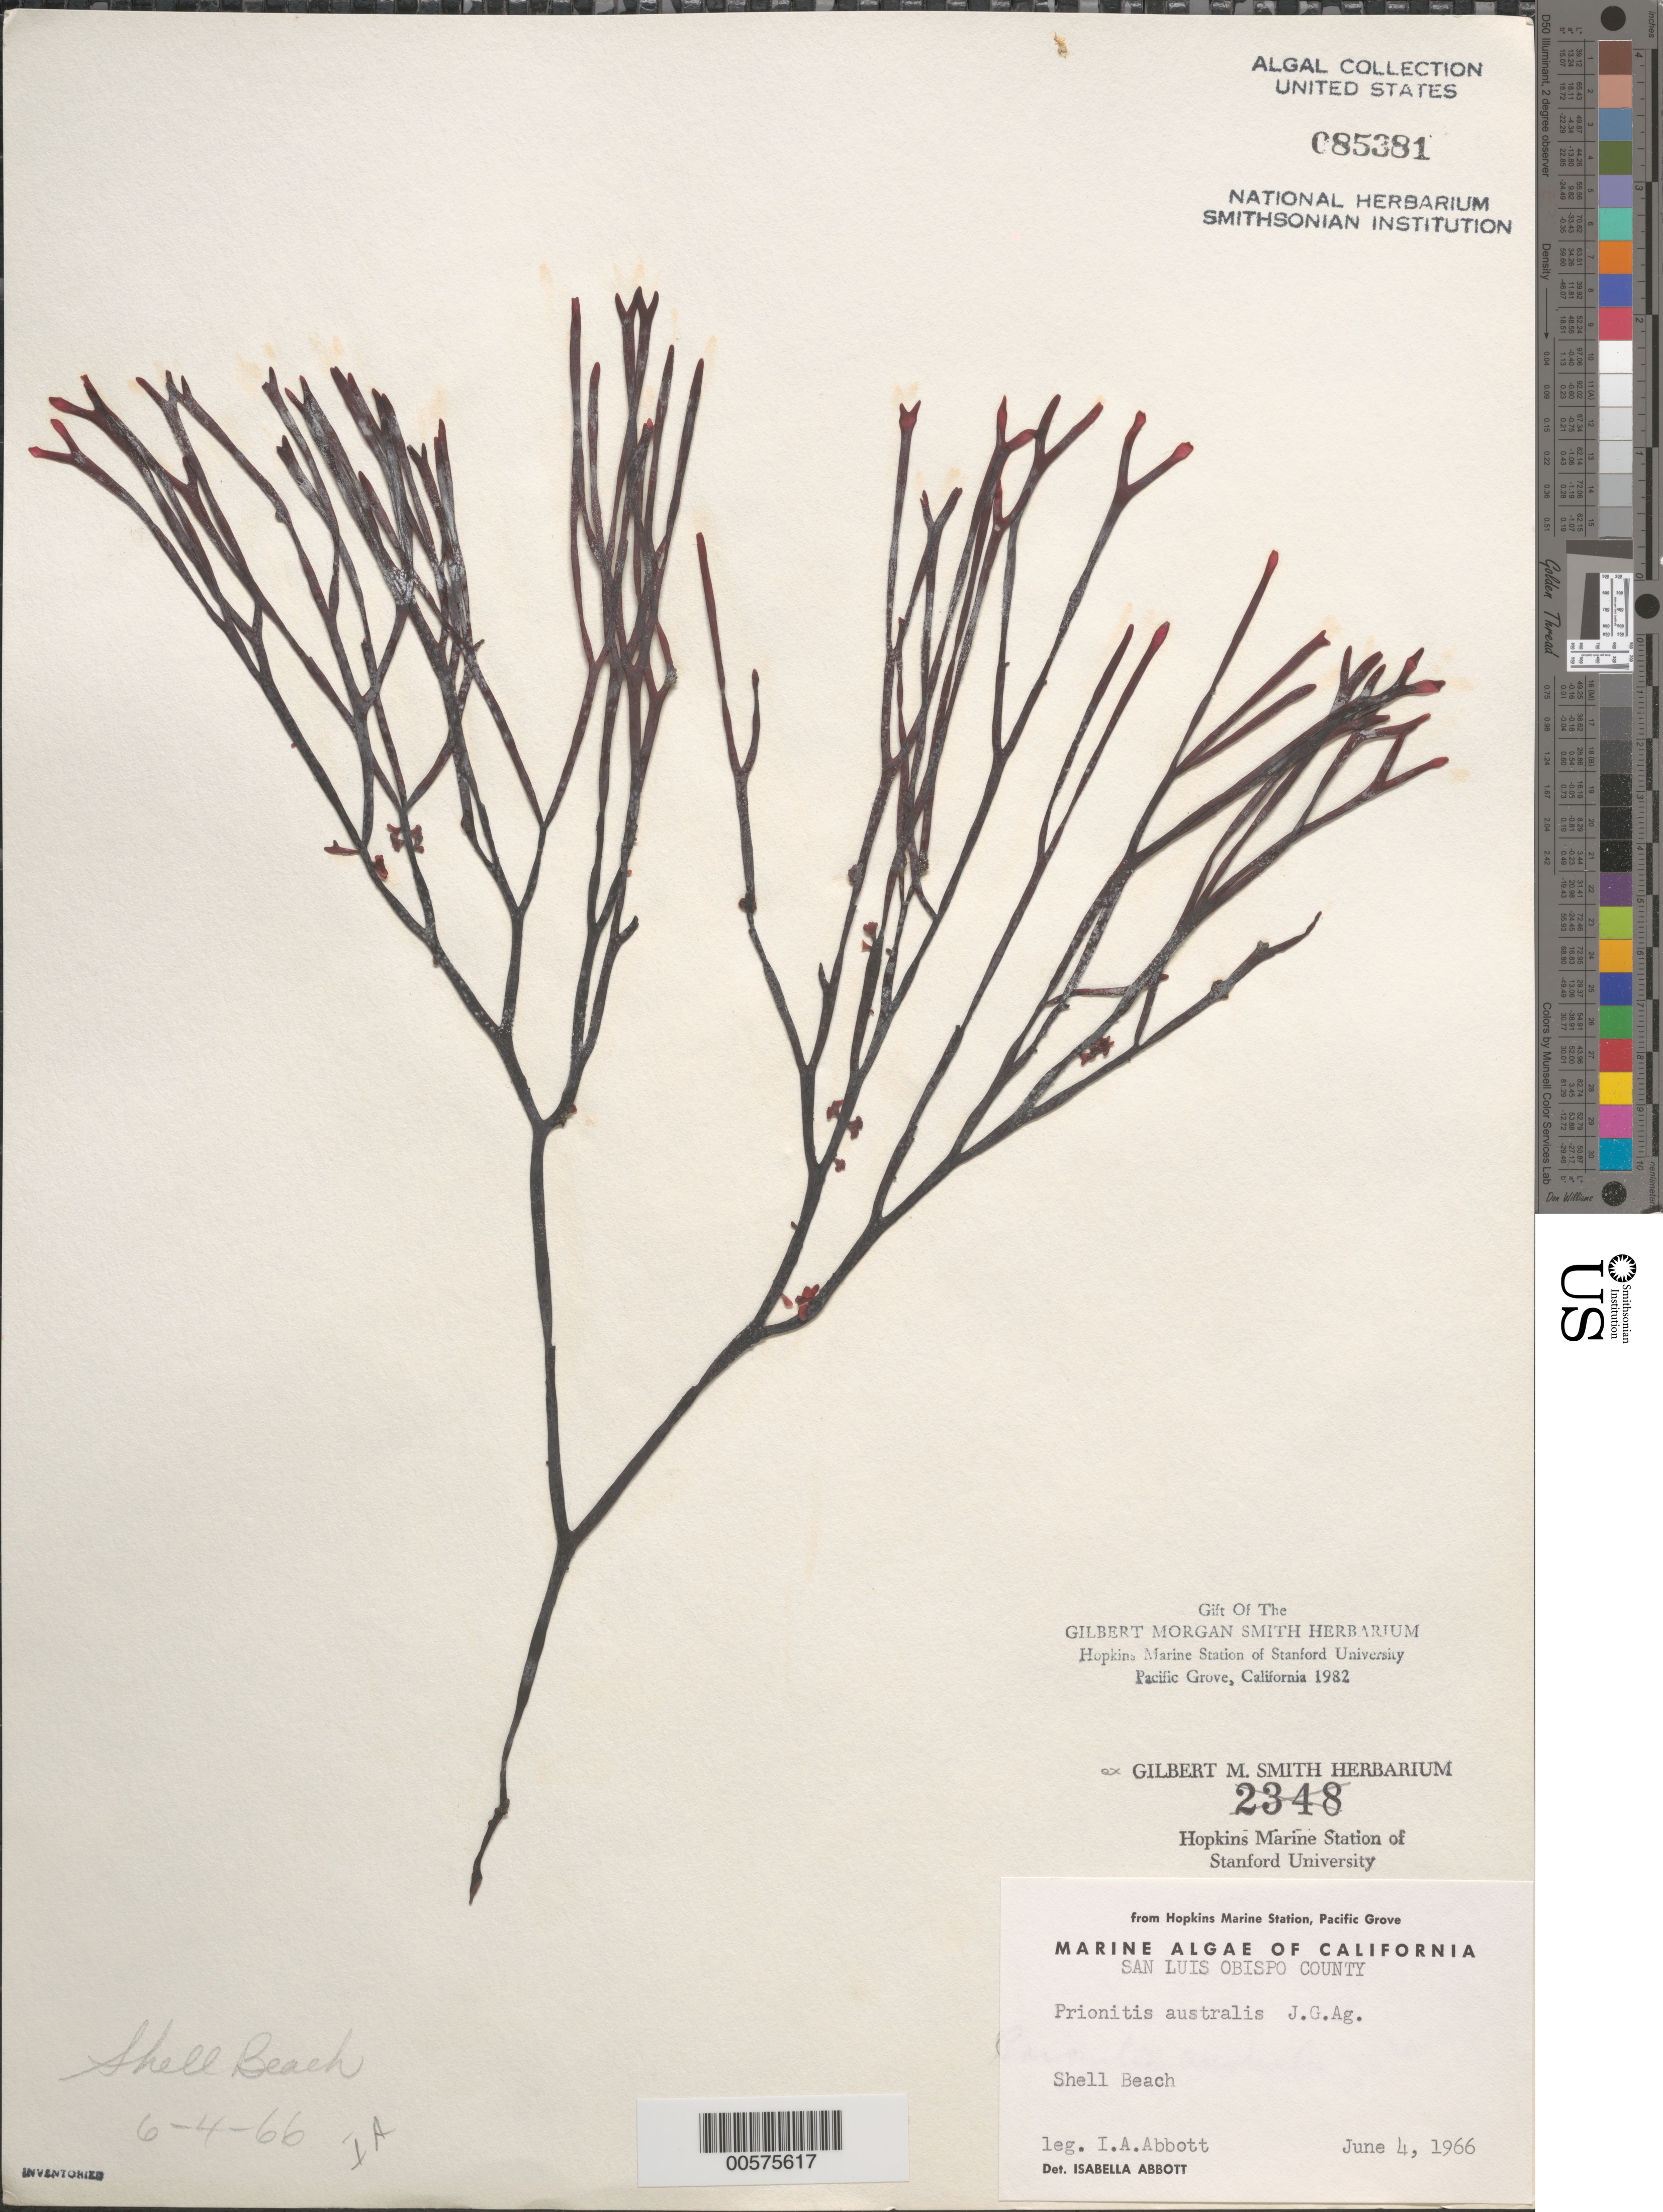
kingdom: Plantae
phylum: Rhodophyta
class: Florideophyceae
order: Cryptonemiales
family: Cryptonemiaceae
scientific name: Prionitis australis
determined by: Abbott, Isabella A.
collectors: I. A. Abbott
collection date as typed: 04 Jun 1966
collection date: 1966-06-04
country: United States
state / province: California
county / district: San Luis Obispo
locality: Shell Beach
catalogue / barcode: US 85381